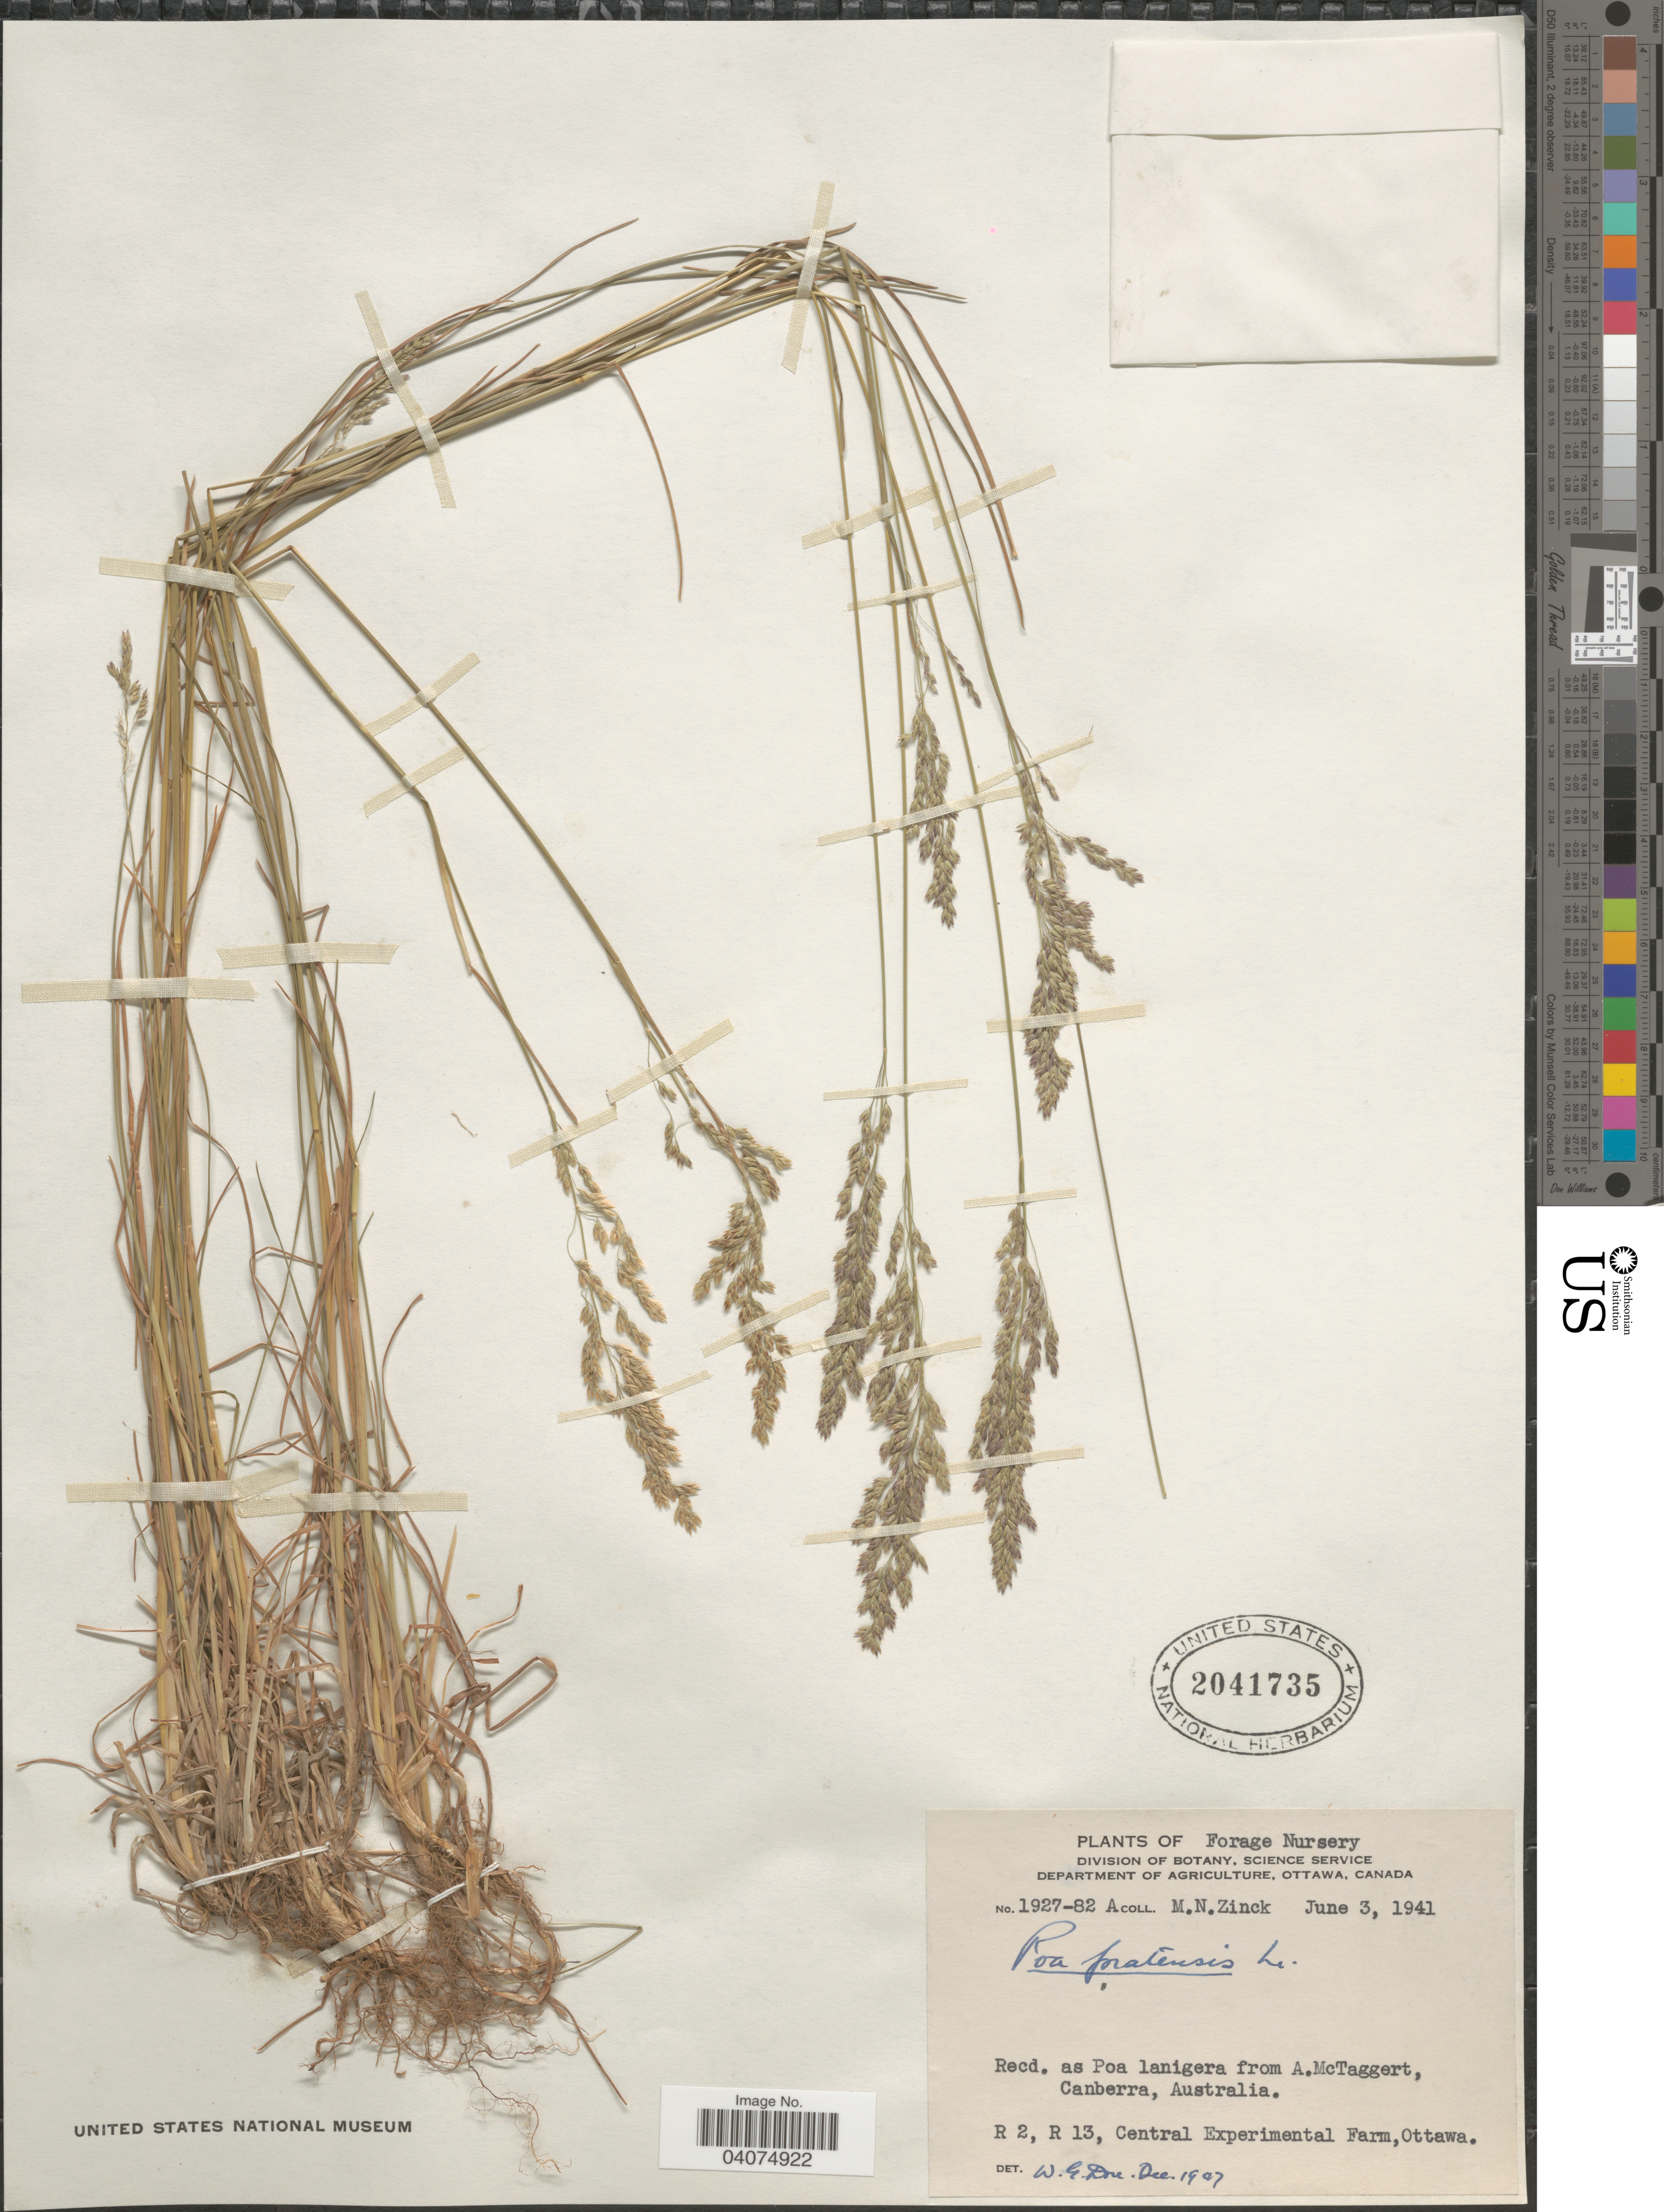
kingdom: Plantae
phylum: Tracheophyta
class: Liliopsida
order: Poales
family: Poaceae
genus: Poa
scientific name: Poa pratensis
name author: L.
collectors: M. Zinck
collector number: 1927-82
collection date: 1941-06-03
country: Canada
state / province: Ontario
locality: Forage Nursery. R 2, R 13, Central Experimental Farm, Ottawa.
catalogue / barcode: US 2041735